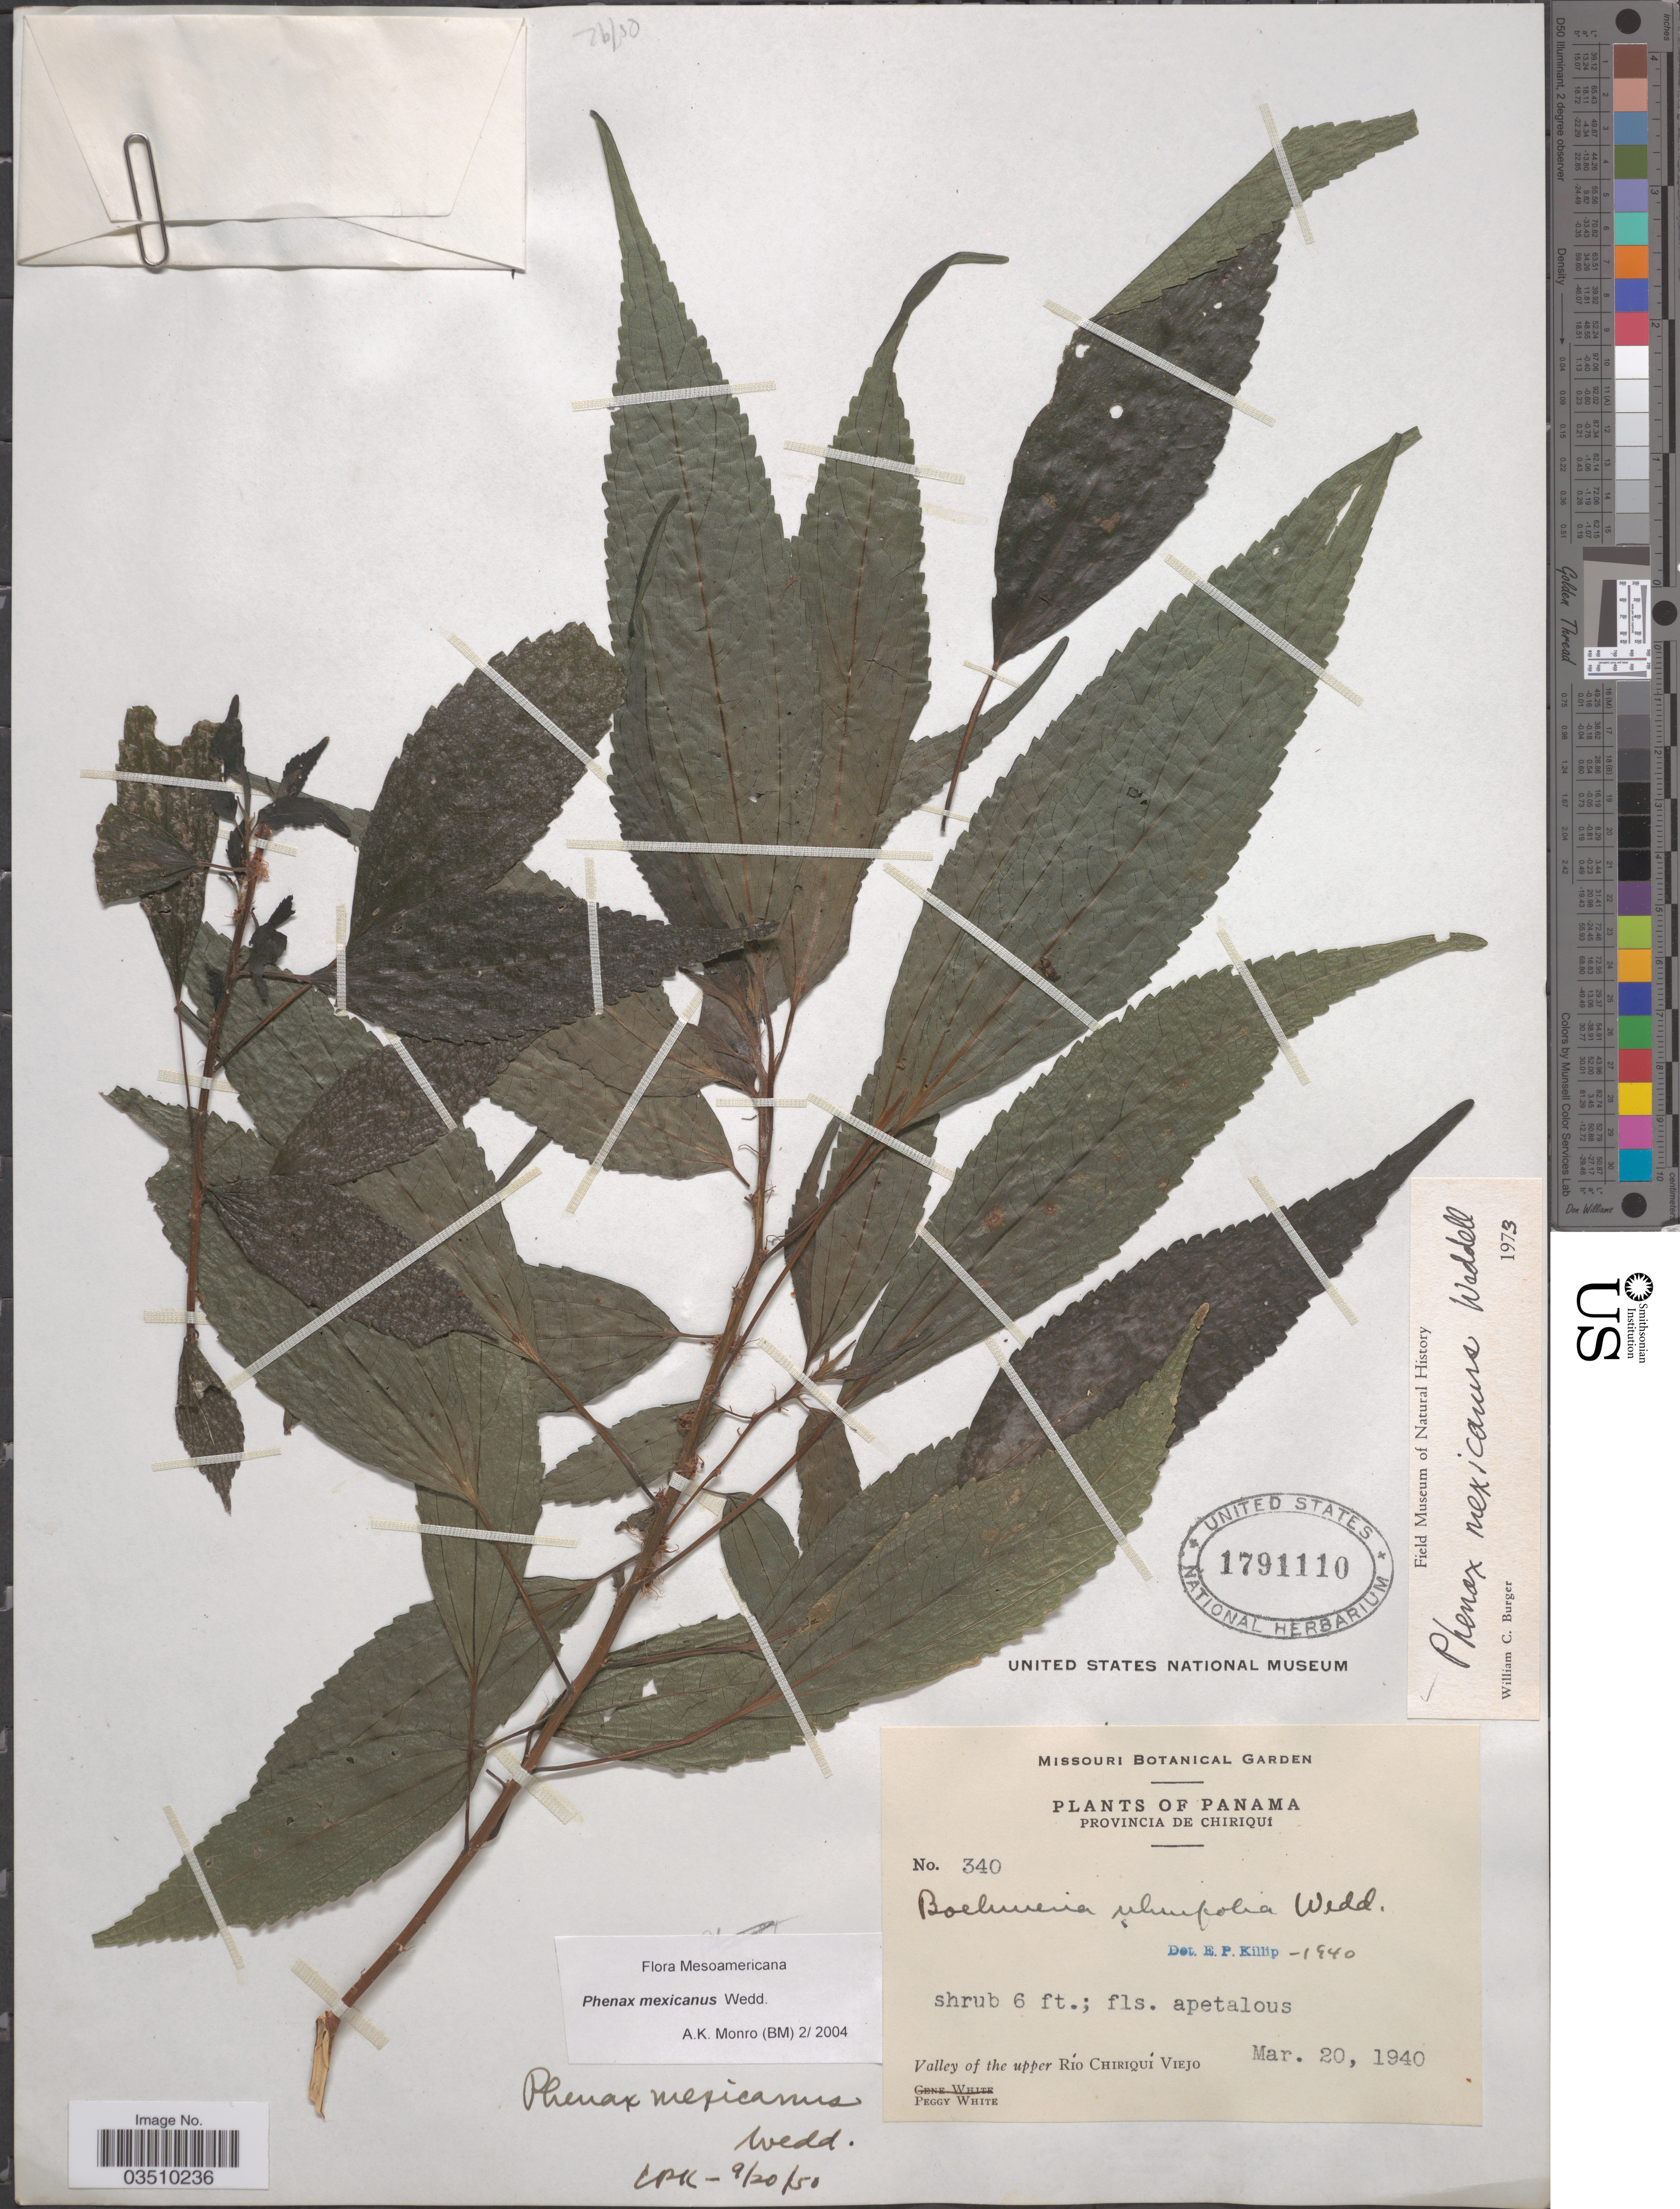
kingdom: Plantae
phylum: Tracheophyta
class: Magnoliopsida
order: Rosales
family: Urticaceae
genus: Phenax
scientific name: Phenax mexicanus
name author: Wedd.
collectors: P. White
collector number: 340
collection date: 1940-03-20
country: Panama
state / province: Chiriqui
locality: Valley of the upper Río Chiriqui Viejo.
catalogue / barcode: US 1791110